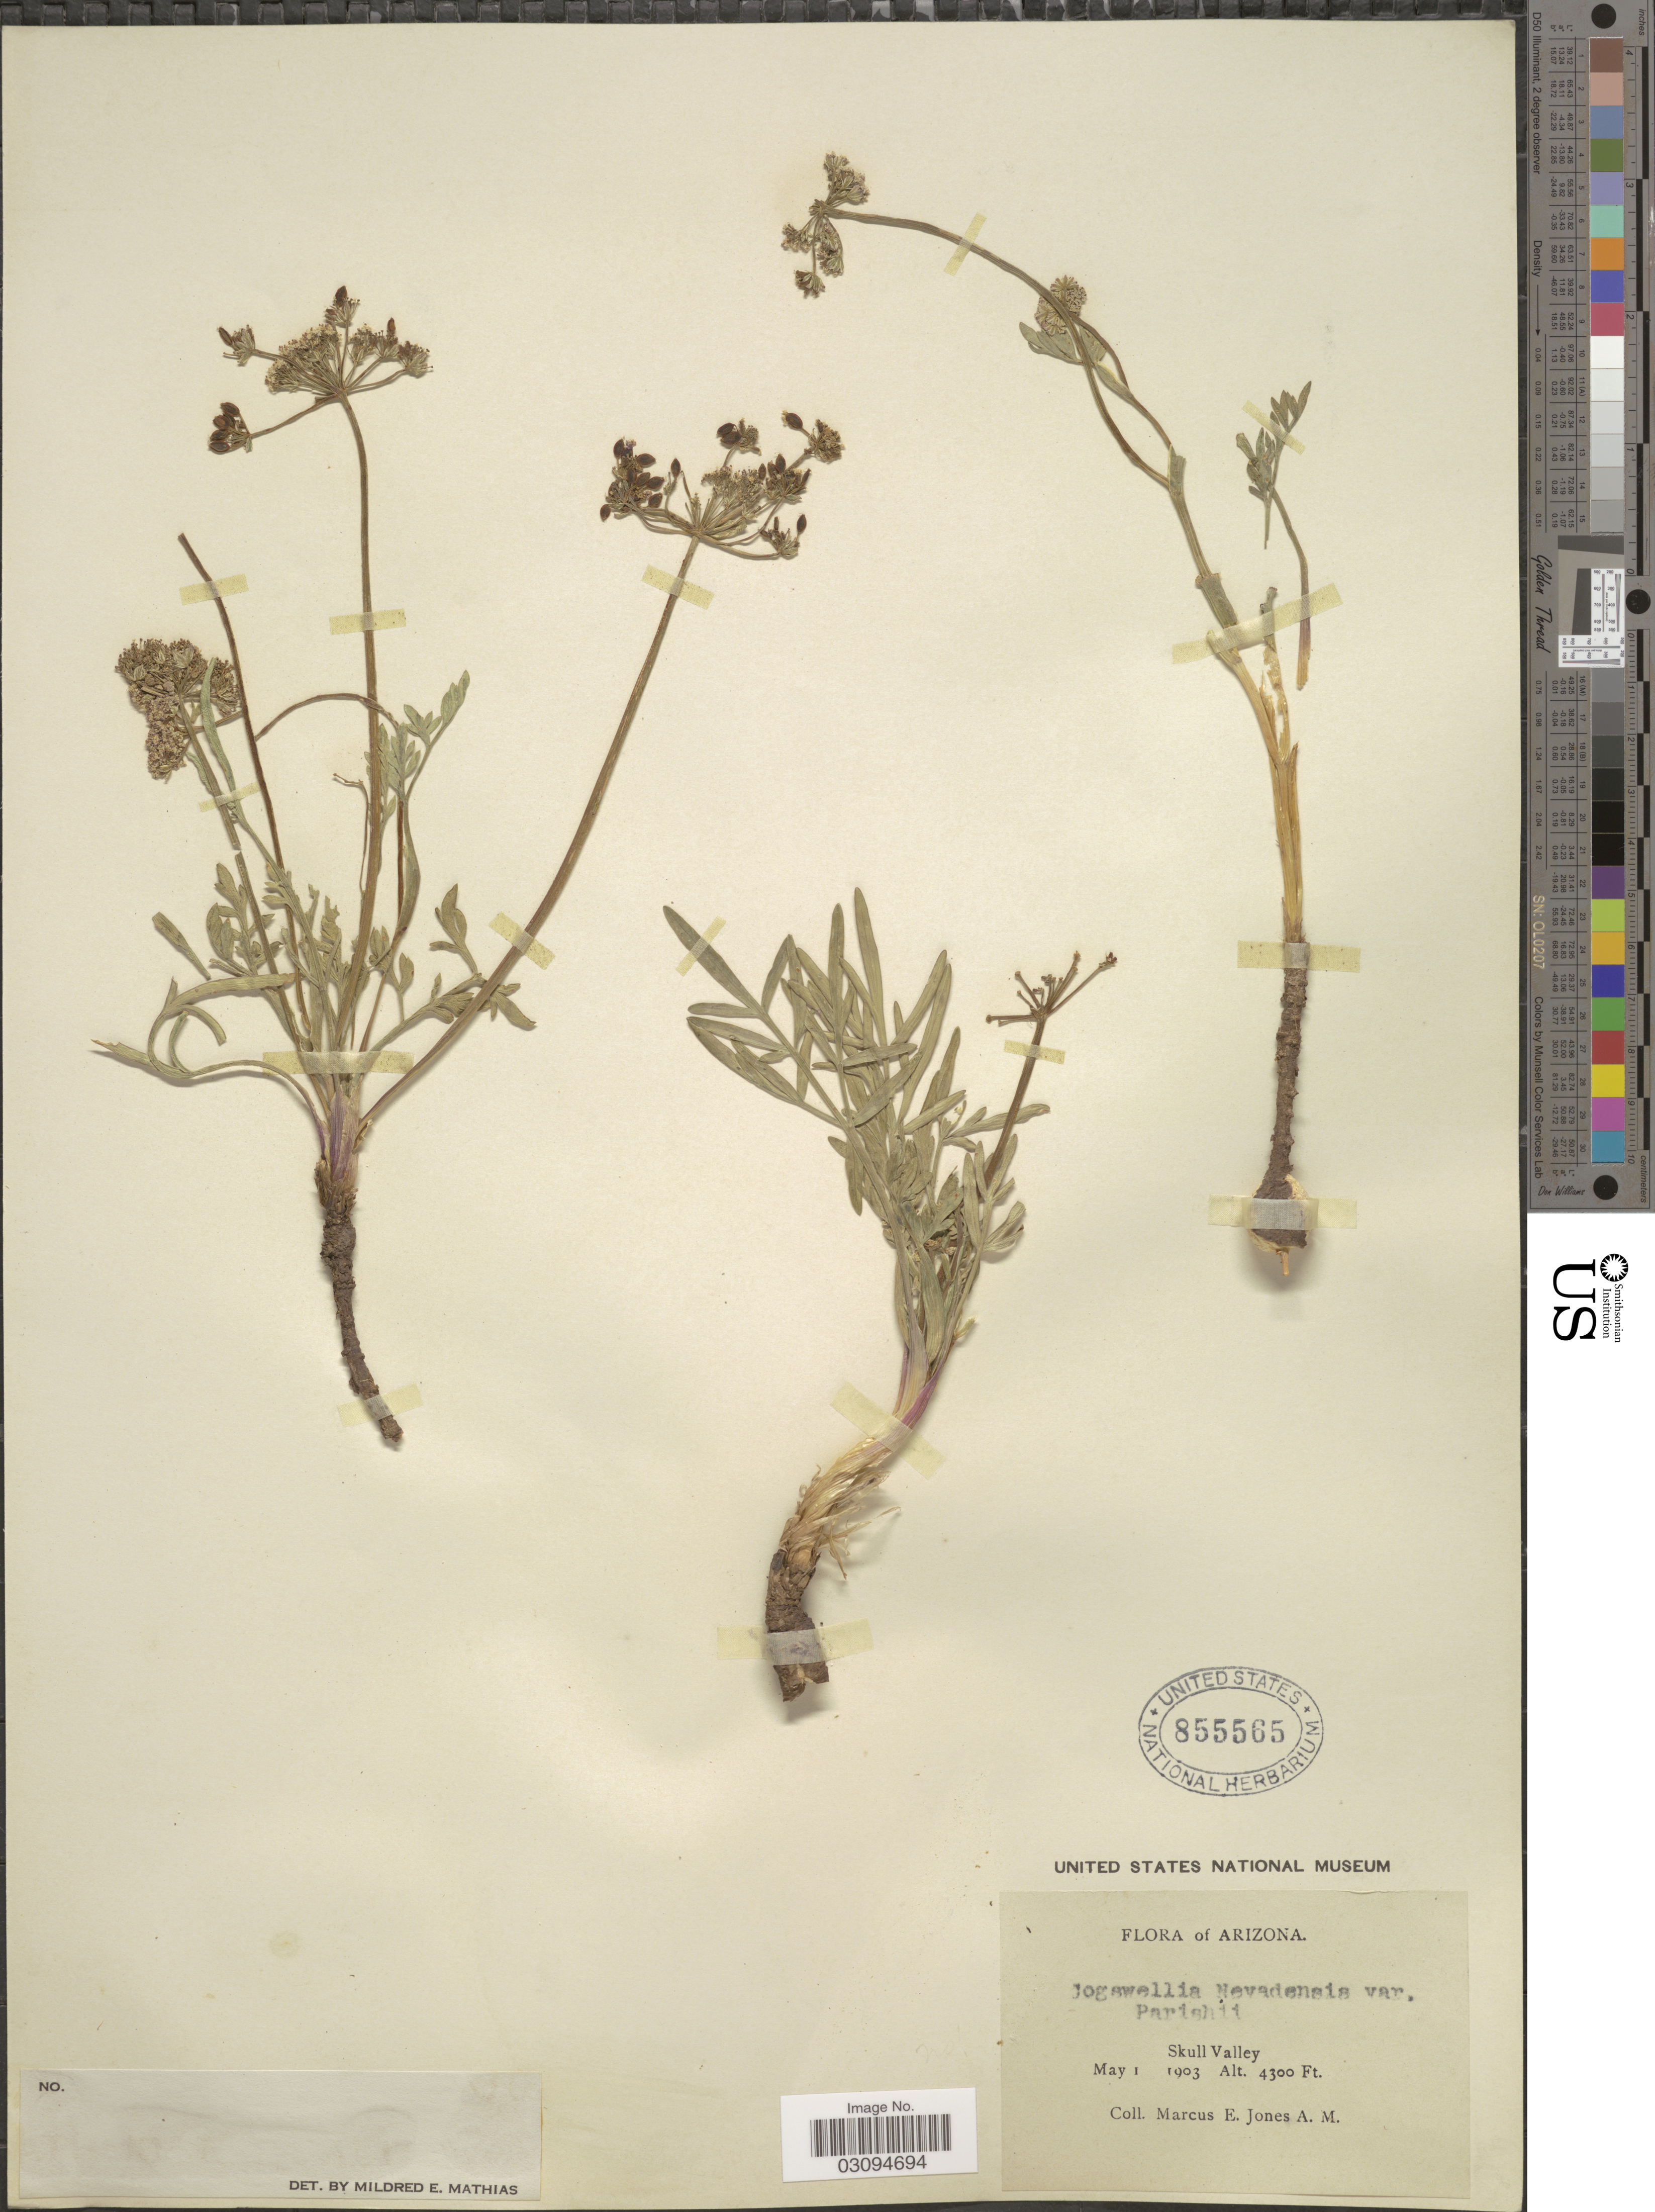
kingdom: Plantae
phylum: Tracheophyta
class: Magnoliopsida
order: Apiales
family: Apiaceae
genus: Lomatium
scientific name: Lomatium nevadense var. parishii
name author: (J.M. Coult. & Rose) Jeps.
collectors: M. E. Jones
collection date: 1903-05-01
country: United States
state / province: Arizona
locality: Skull Valley.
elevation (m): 1311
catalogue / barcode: US 855565